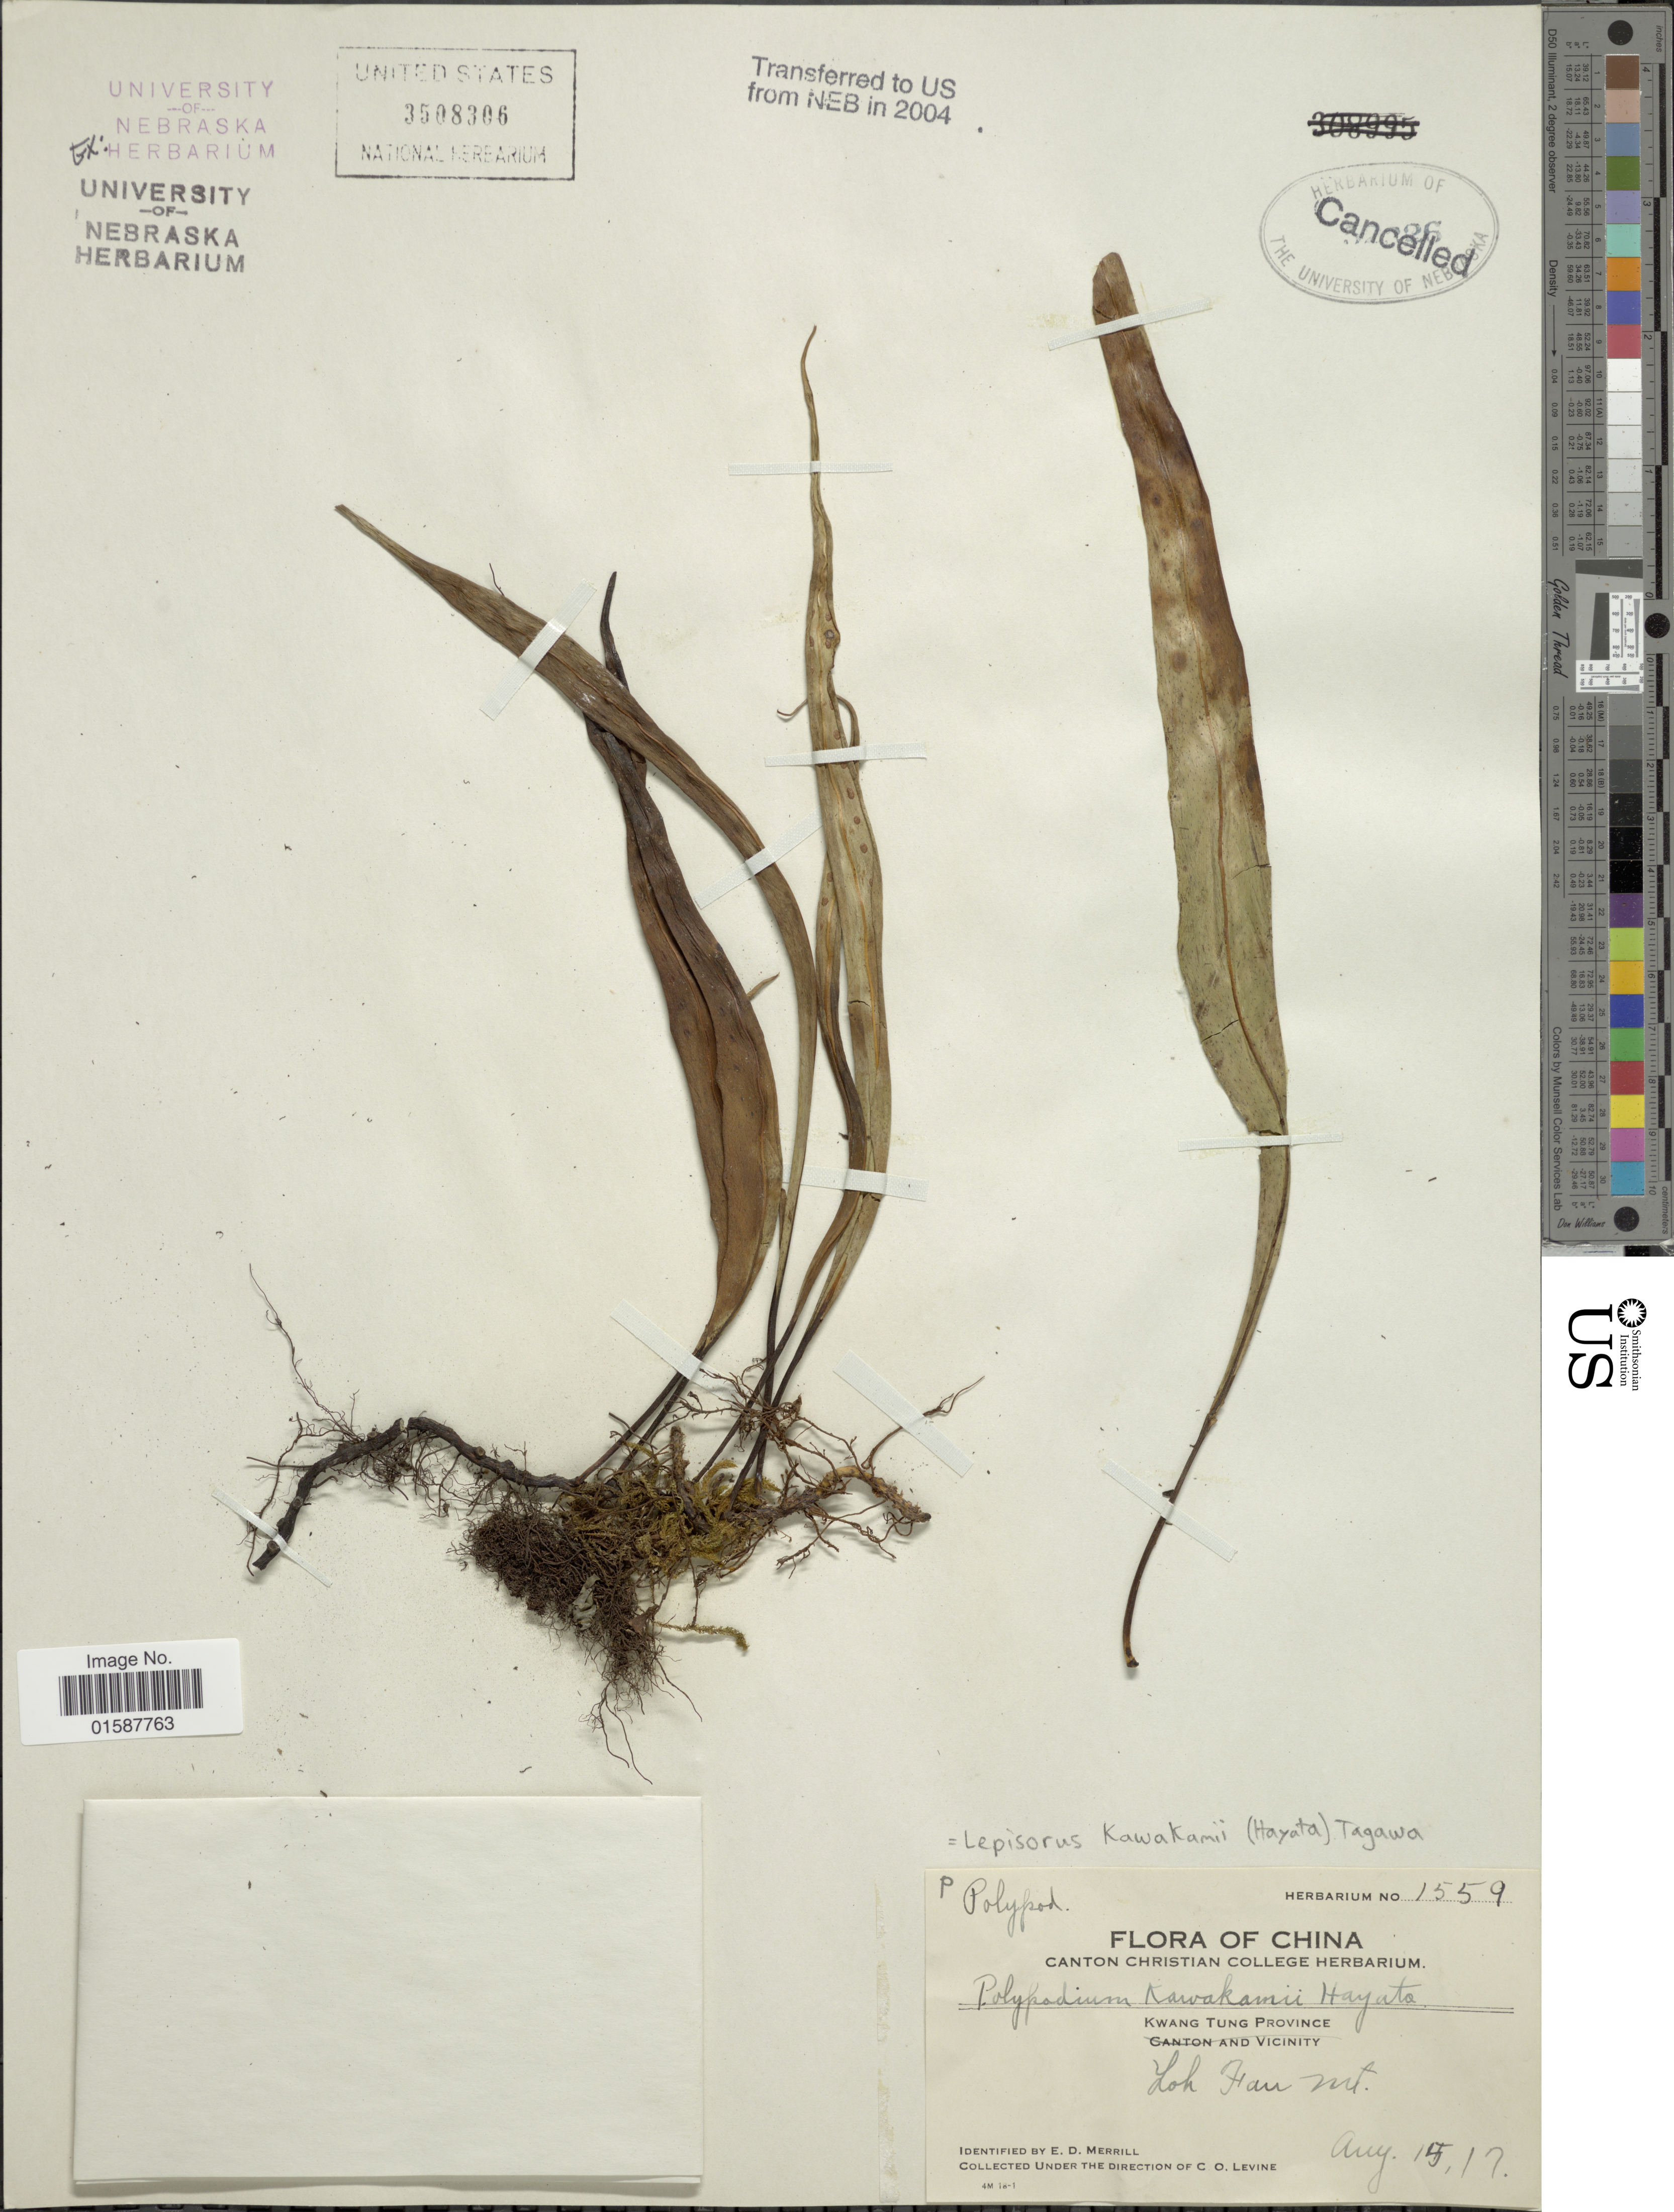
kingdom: Plantae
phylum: Tracheophyta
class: Polypodiopsida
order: Polypodiales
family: Polypodiaceae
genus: Lepisorus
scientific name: Lepisorus kawakamii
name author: (Hayata) Tagawa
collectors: E. D. Merrill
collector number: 1559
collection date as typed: Transcribed d/m/y: 15/8/17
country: China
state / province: Guangdong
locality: Kwang Tung Province, Loh Fau Mt.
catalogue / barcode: US 3508306